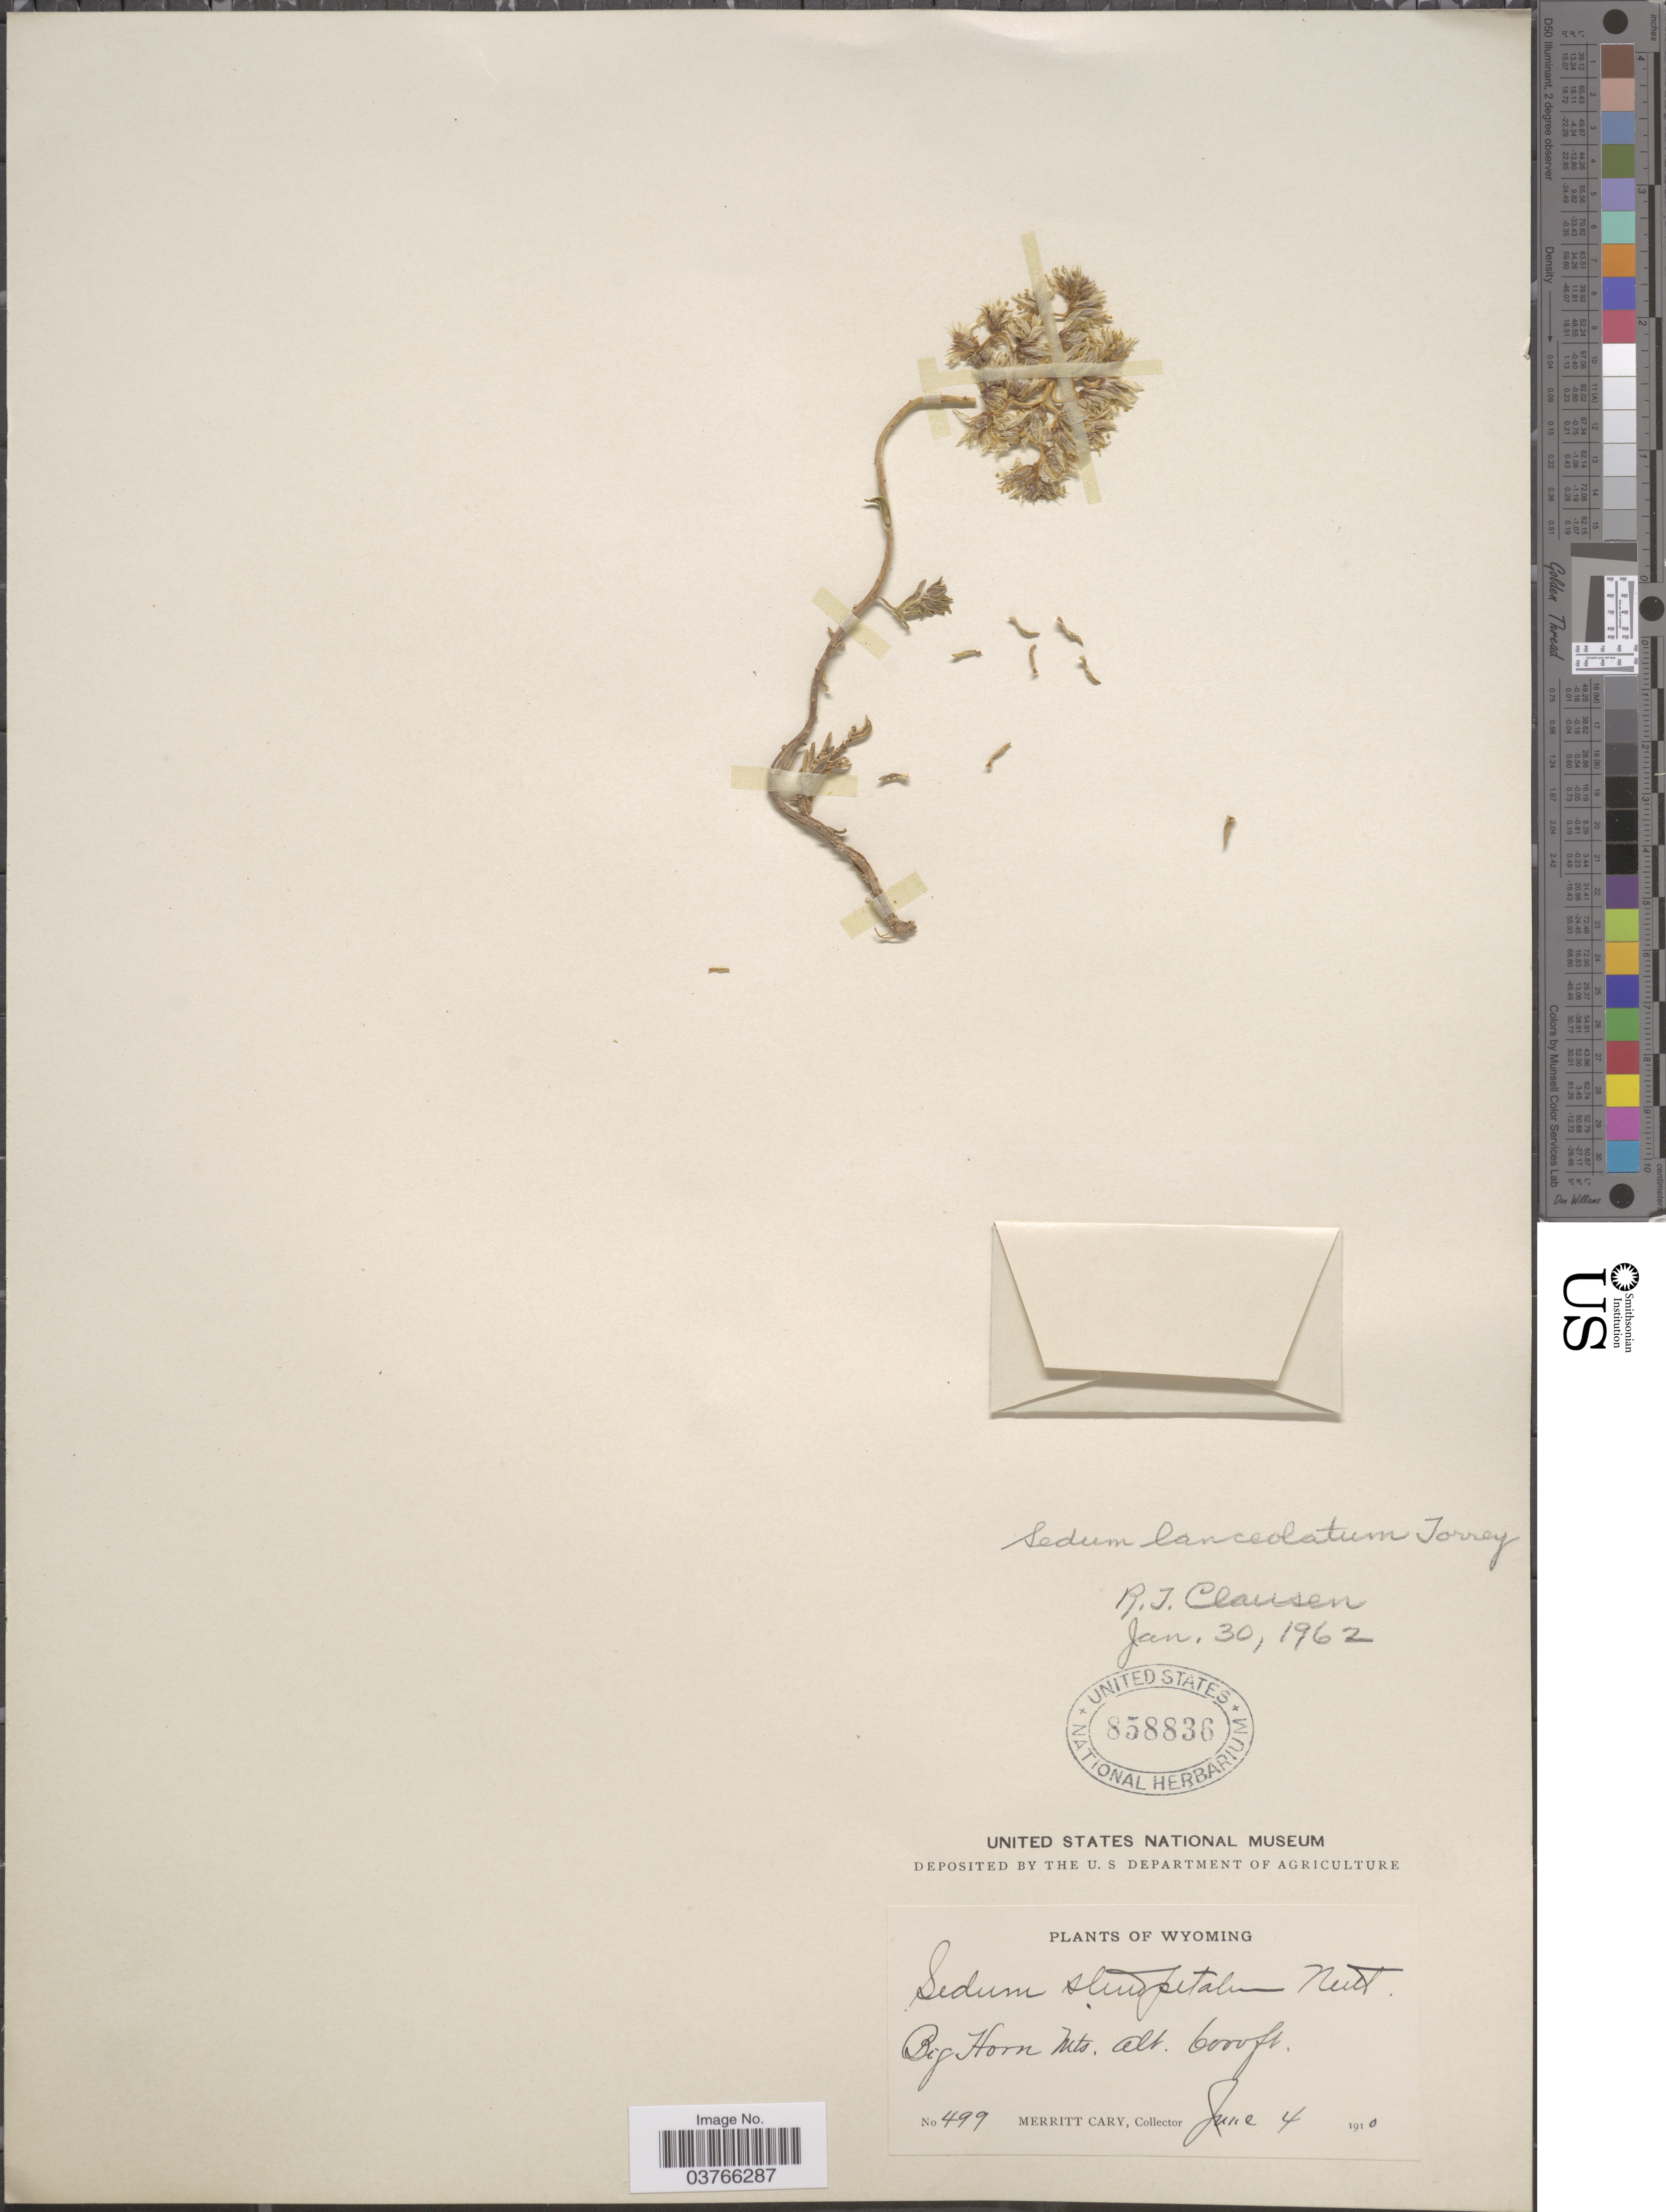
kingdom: Plantae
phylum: Tracheophyta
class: Magnoliopsida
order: Saxifragales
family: Crassulaceae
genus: Sedum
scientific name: Sedum lanceolatum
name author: Torr.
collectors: M. Cary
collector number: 499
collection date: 1910-06-04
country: United States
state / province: Wyoming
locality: Big Horn Mts.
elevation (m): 1829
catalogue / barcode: US 858836